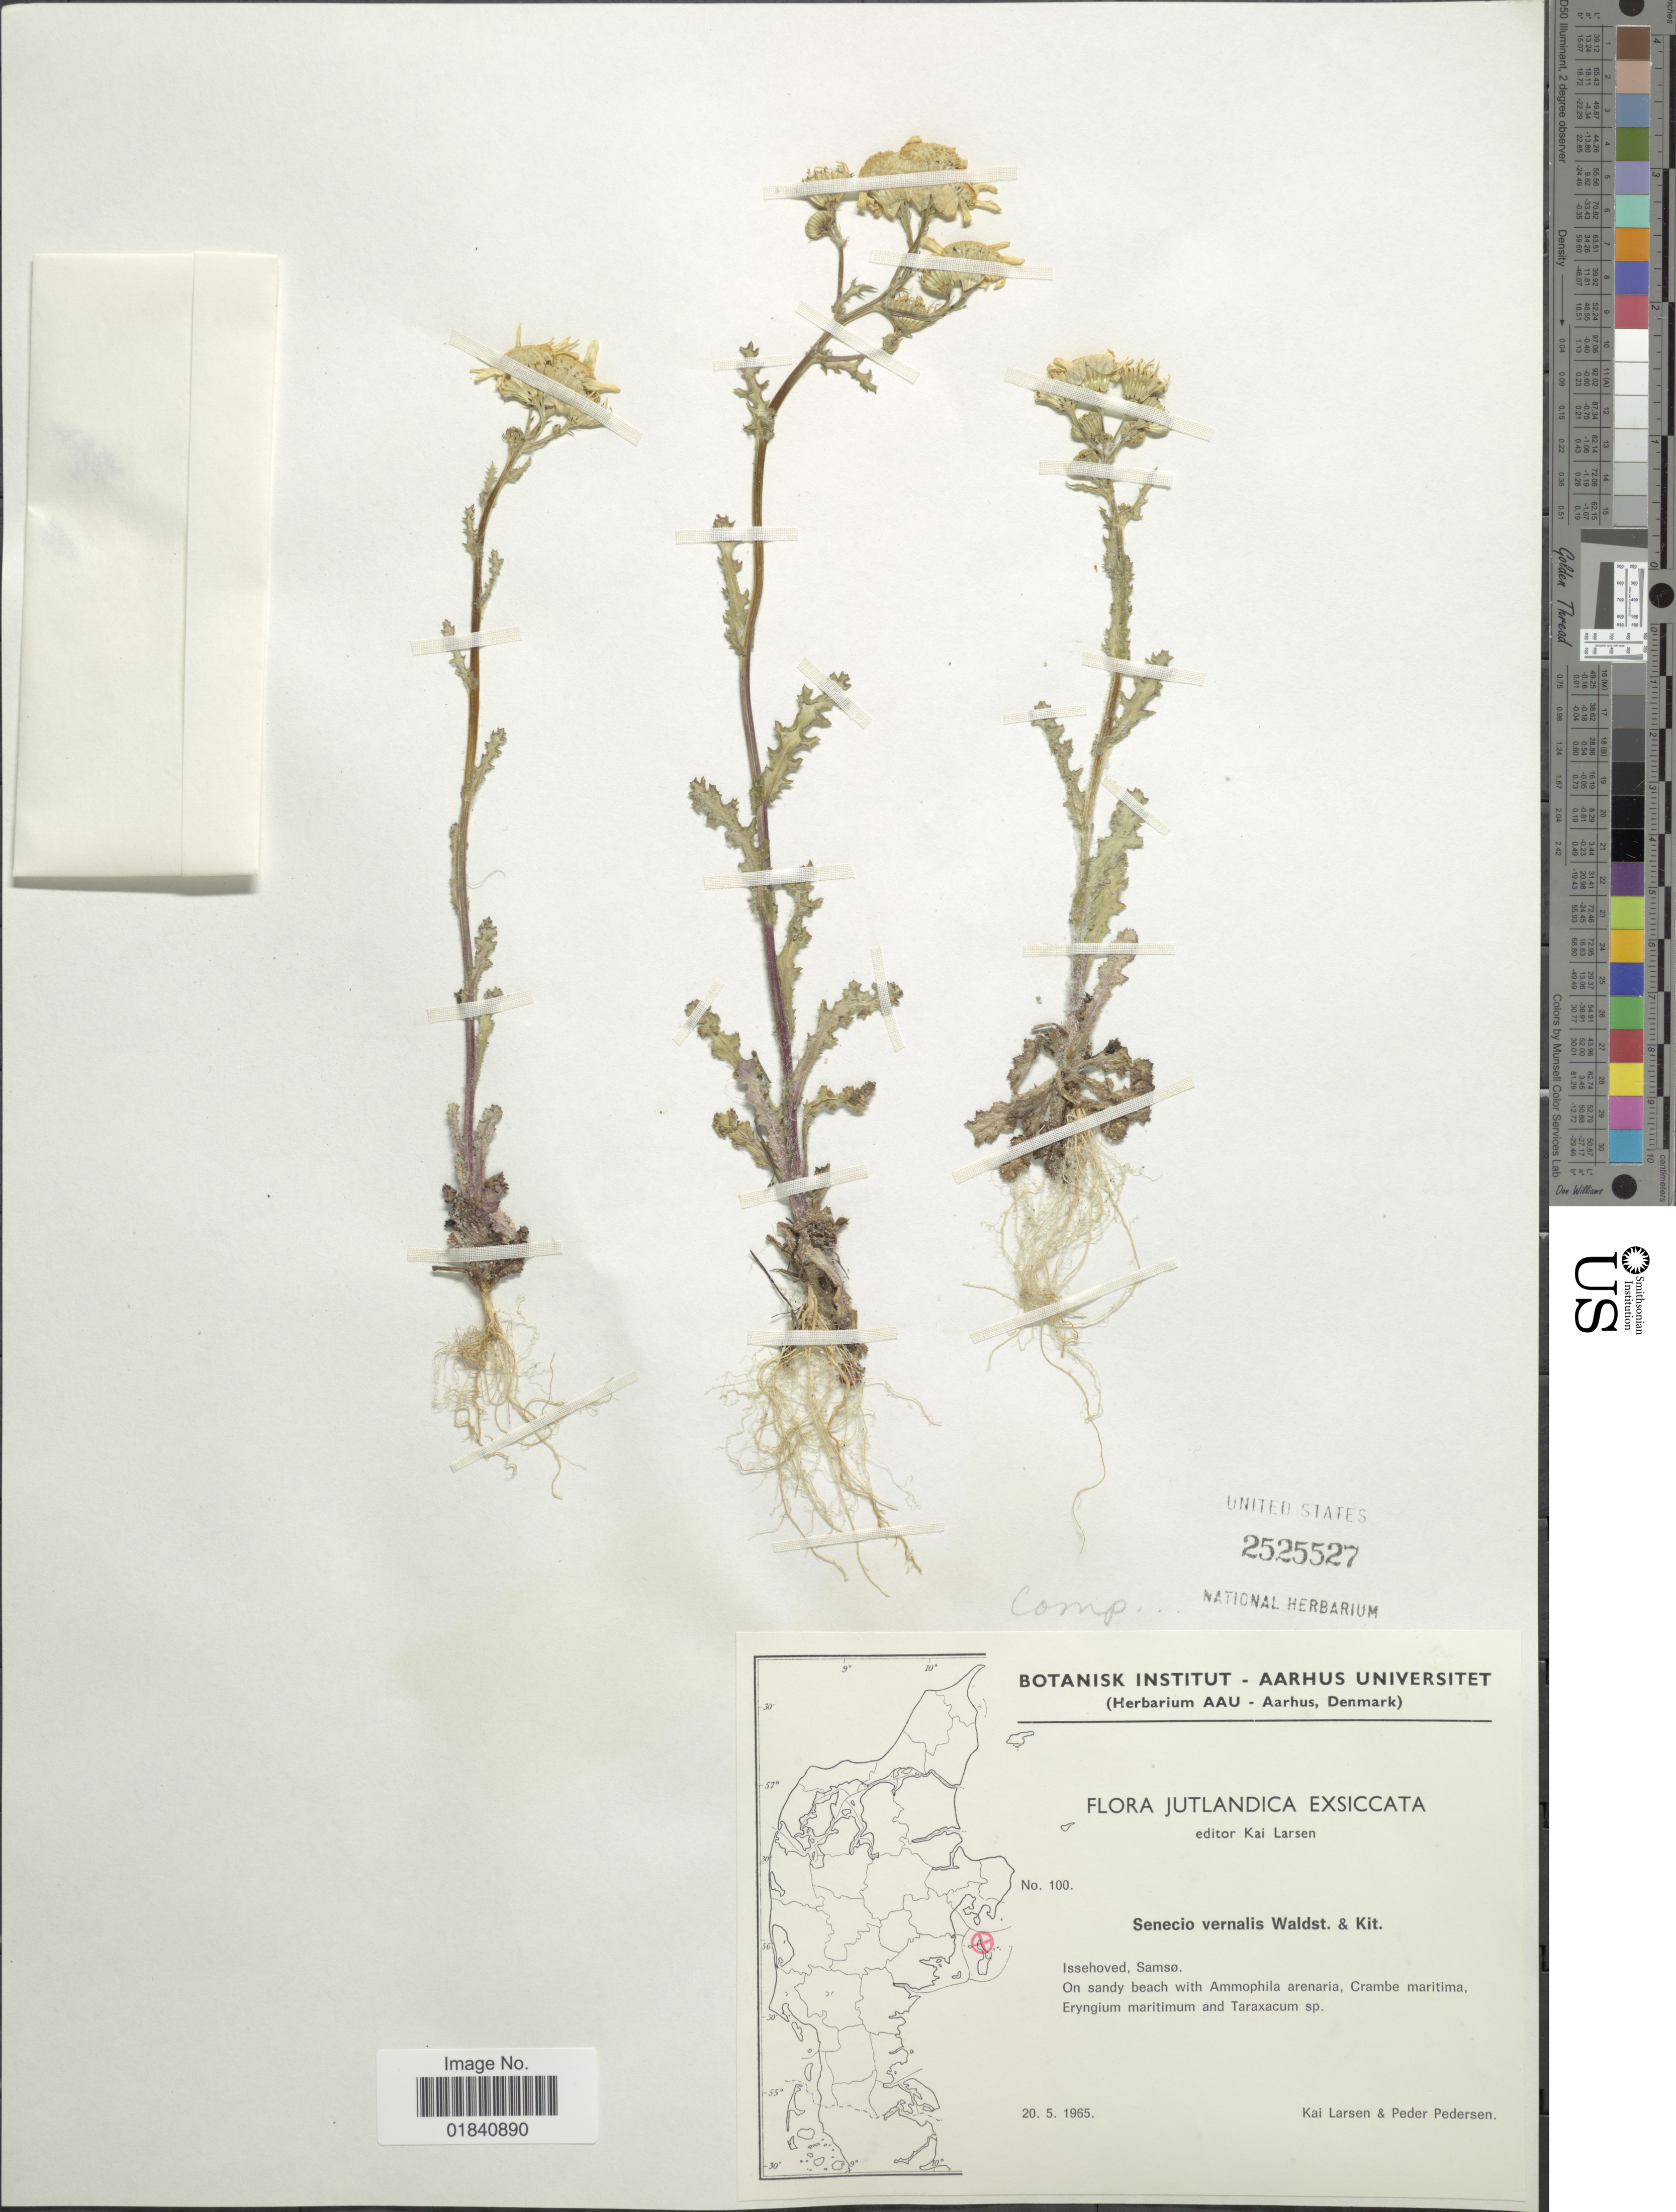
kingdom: Plantae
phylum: Tracheophyta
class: Magnoliopsida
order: Asterales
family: Asteraceae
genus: Senecio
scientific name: Senecio leucanthemifolius subsp. vernalis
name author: (Waldst. & Kit.) Greuter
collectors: K. Larsen & P. Pedersen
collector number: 100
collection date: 1965-05-20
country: Denmark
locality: Juxtlandica. Issehoved, Samsø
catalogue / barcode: US 2525527